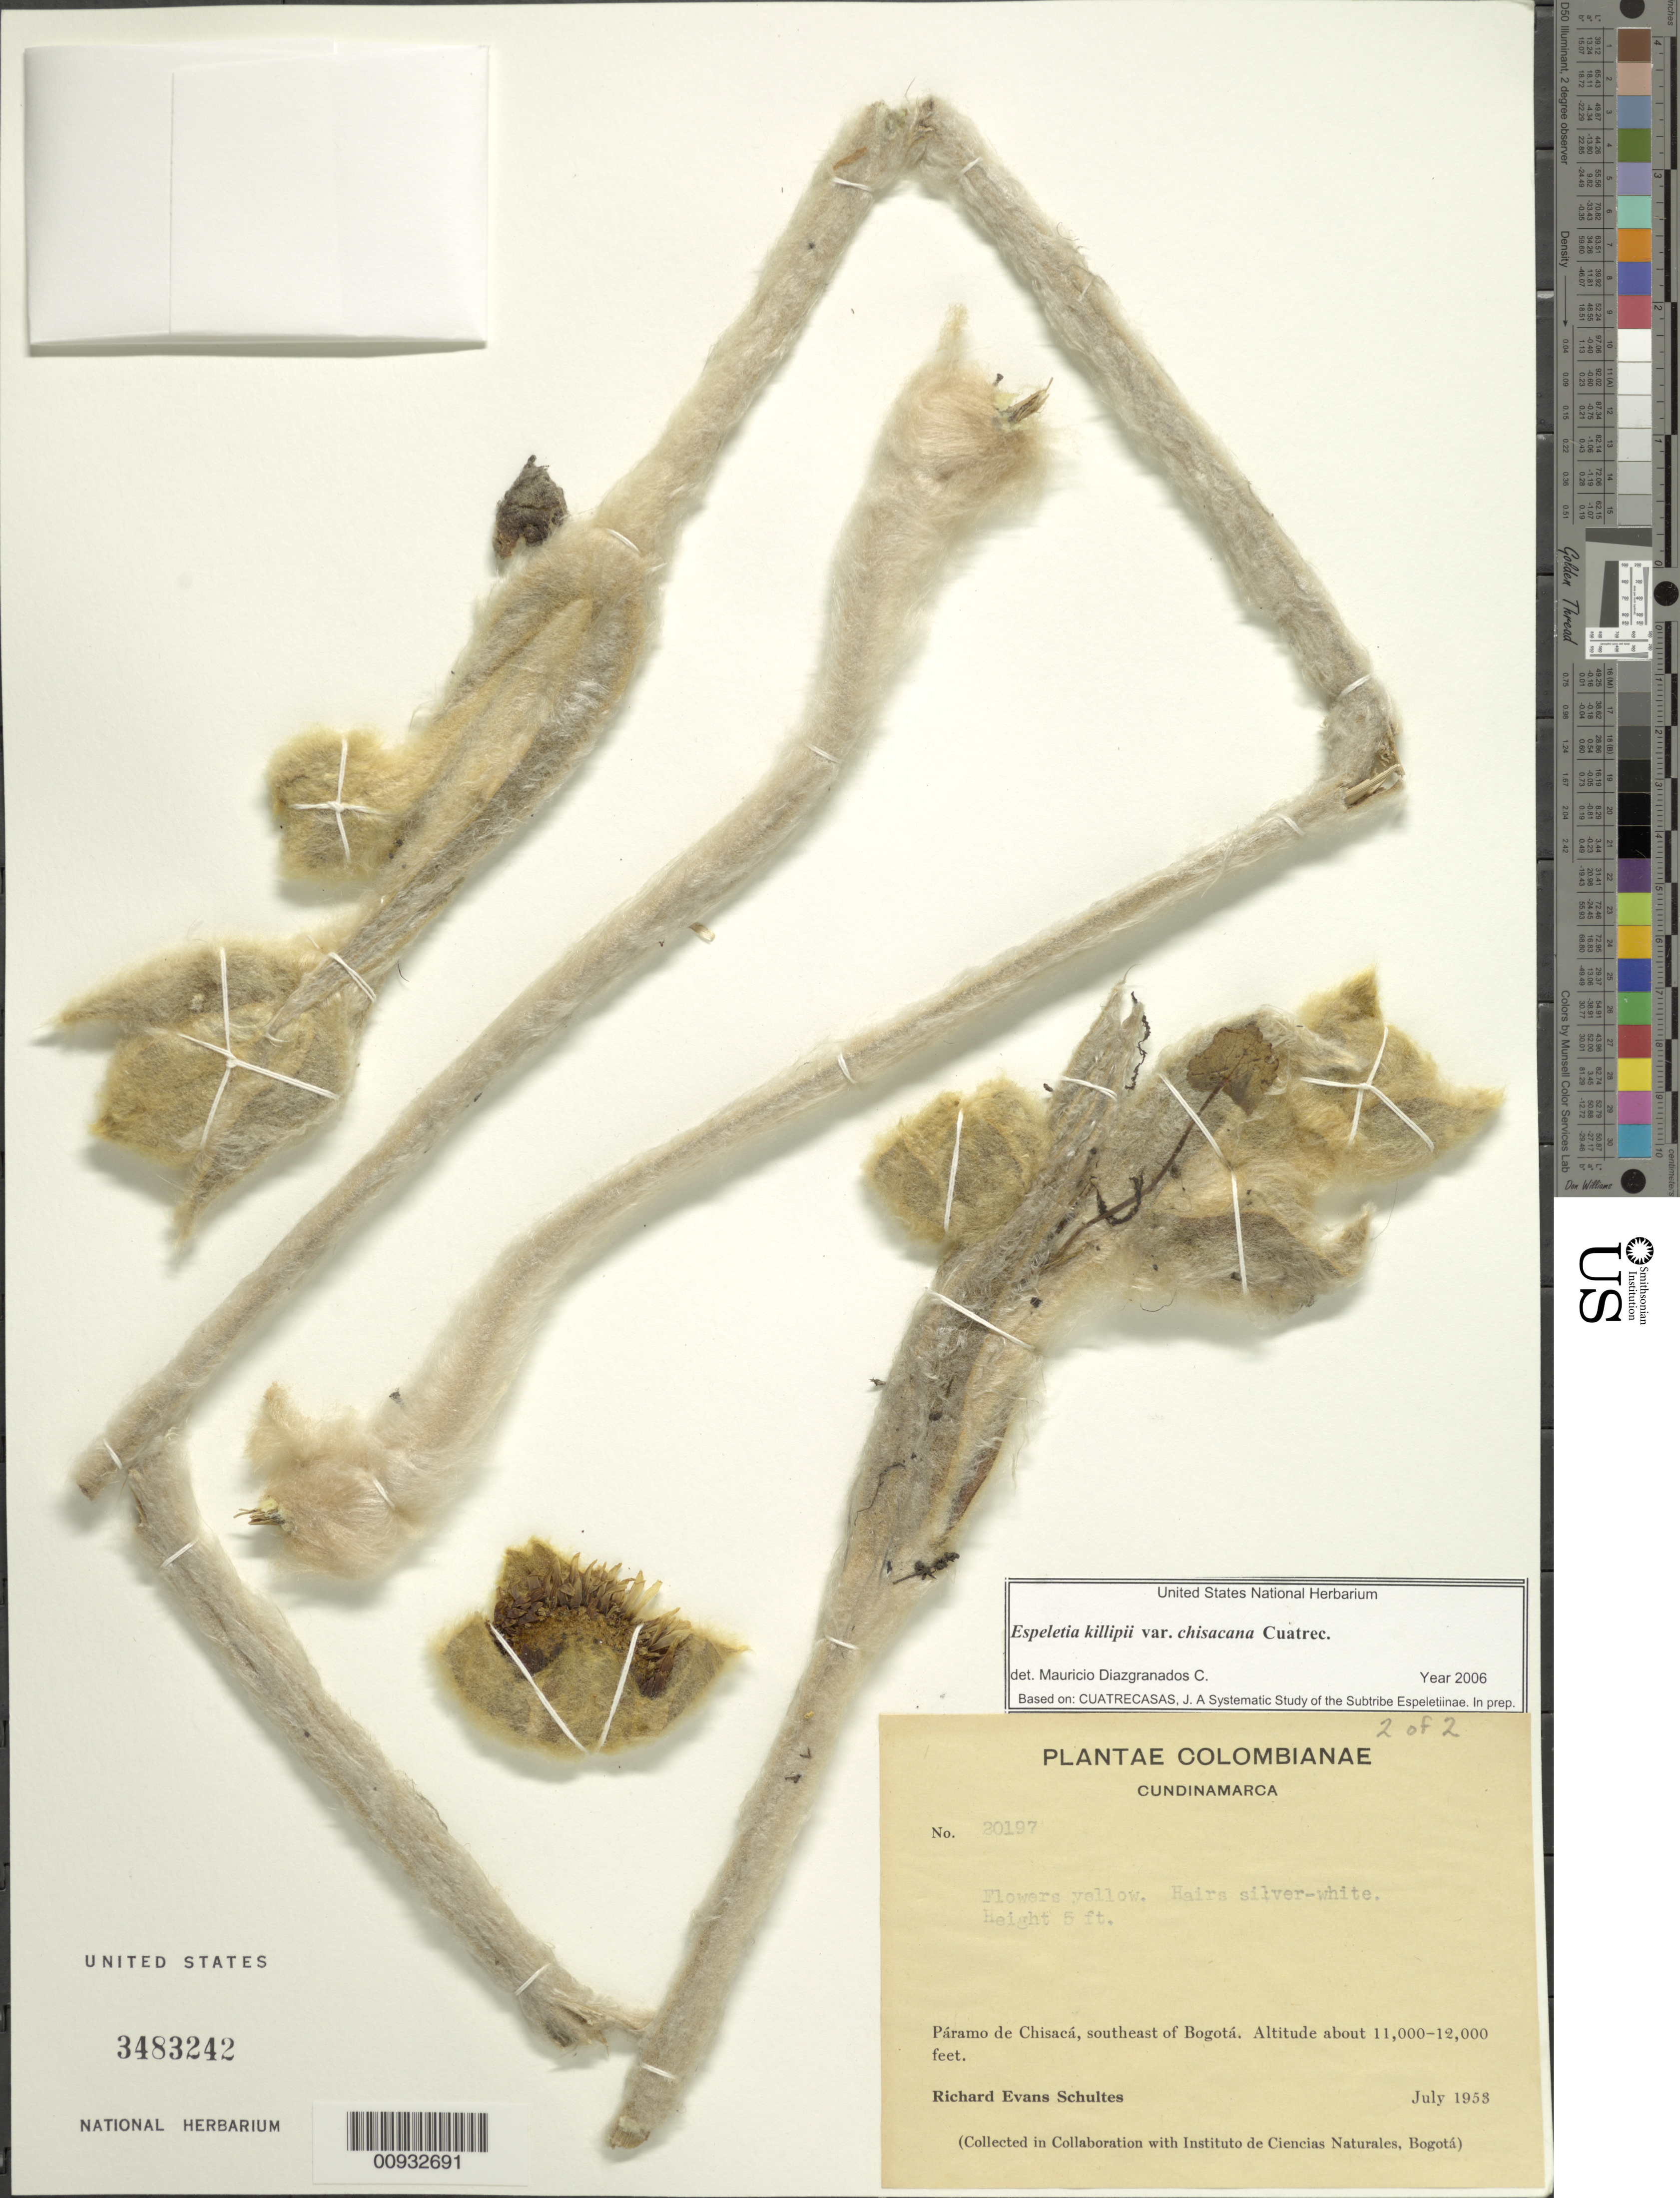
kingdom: Plantae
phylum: Tracheophyta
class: Magnoliopsida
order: Asterales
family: Asteraceae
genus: Espeletia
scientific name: Espeletia killipii var. chisacana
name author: Cuatrec.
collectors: R. E. Schultes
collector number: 20197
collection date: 1953-07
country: Colombia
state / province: Cundinamarca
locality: Paramo de Chisaca, southeast of Bogota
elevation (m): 3353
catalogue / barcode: US 3483242